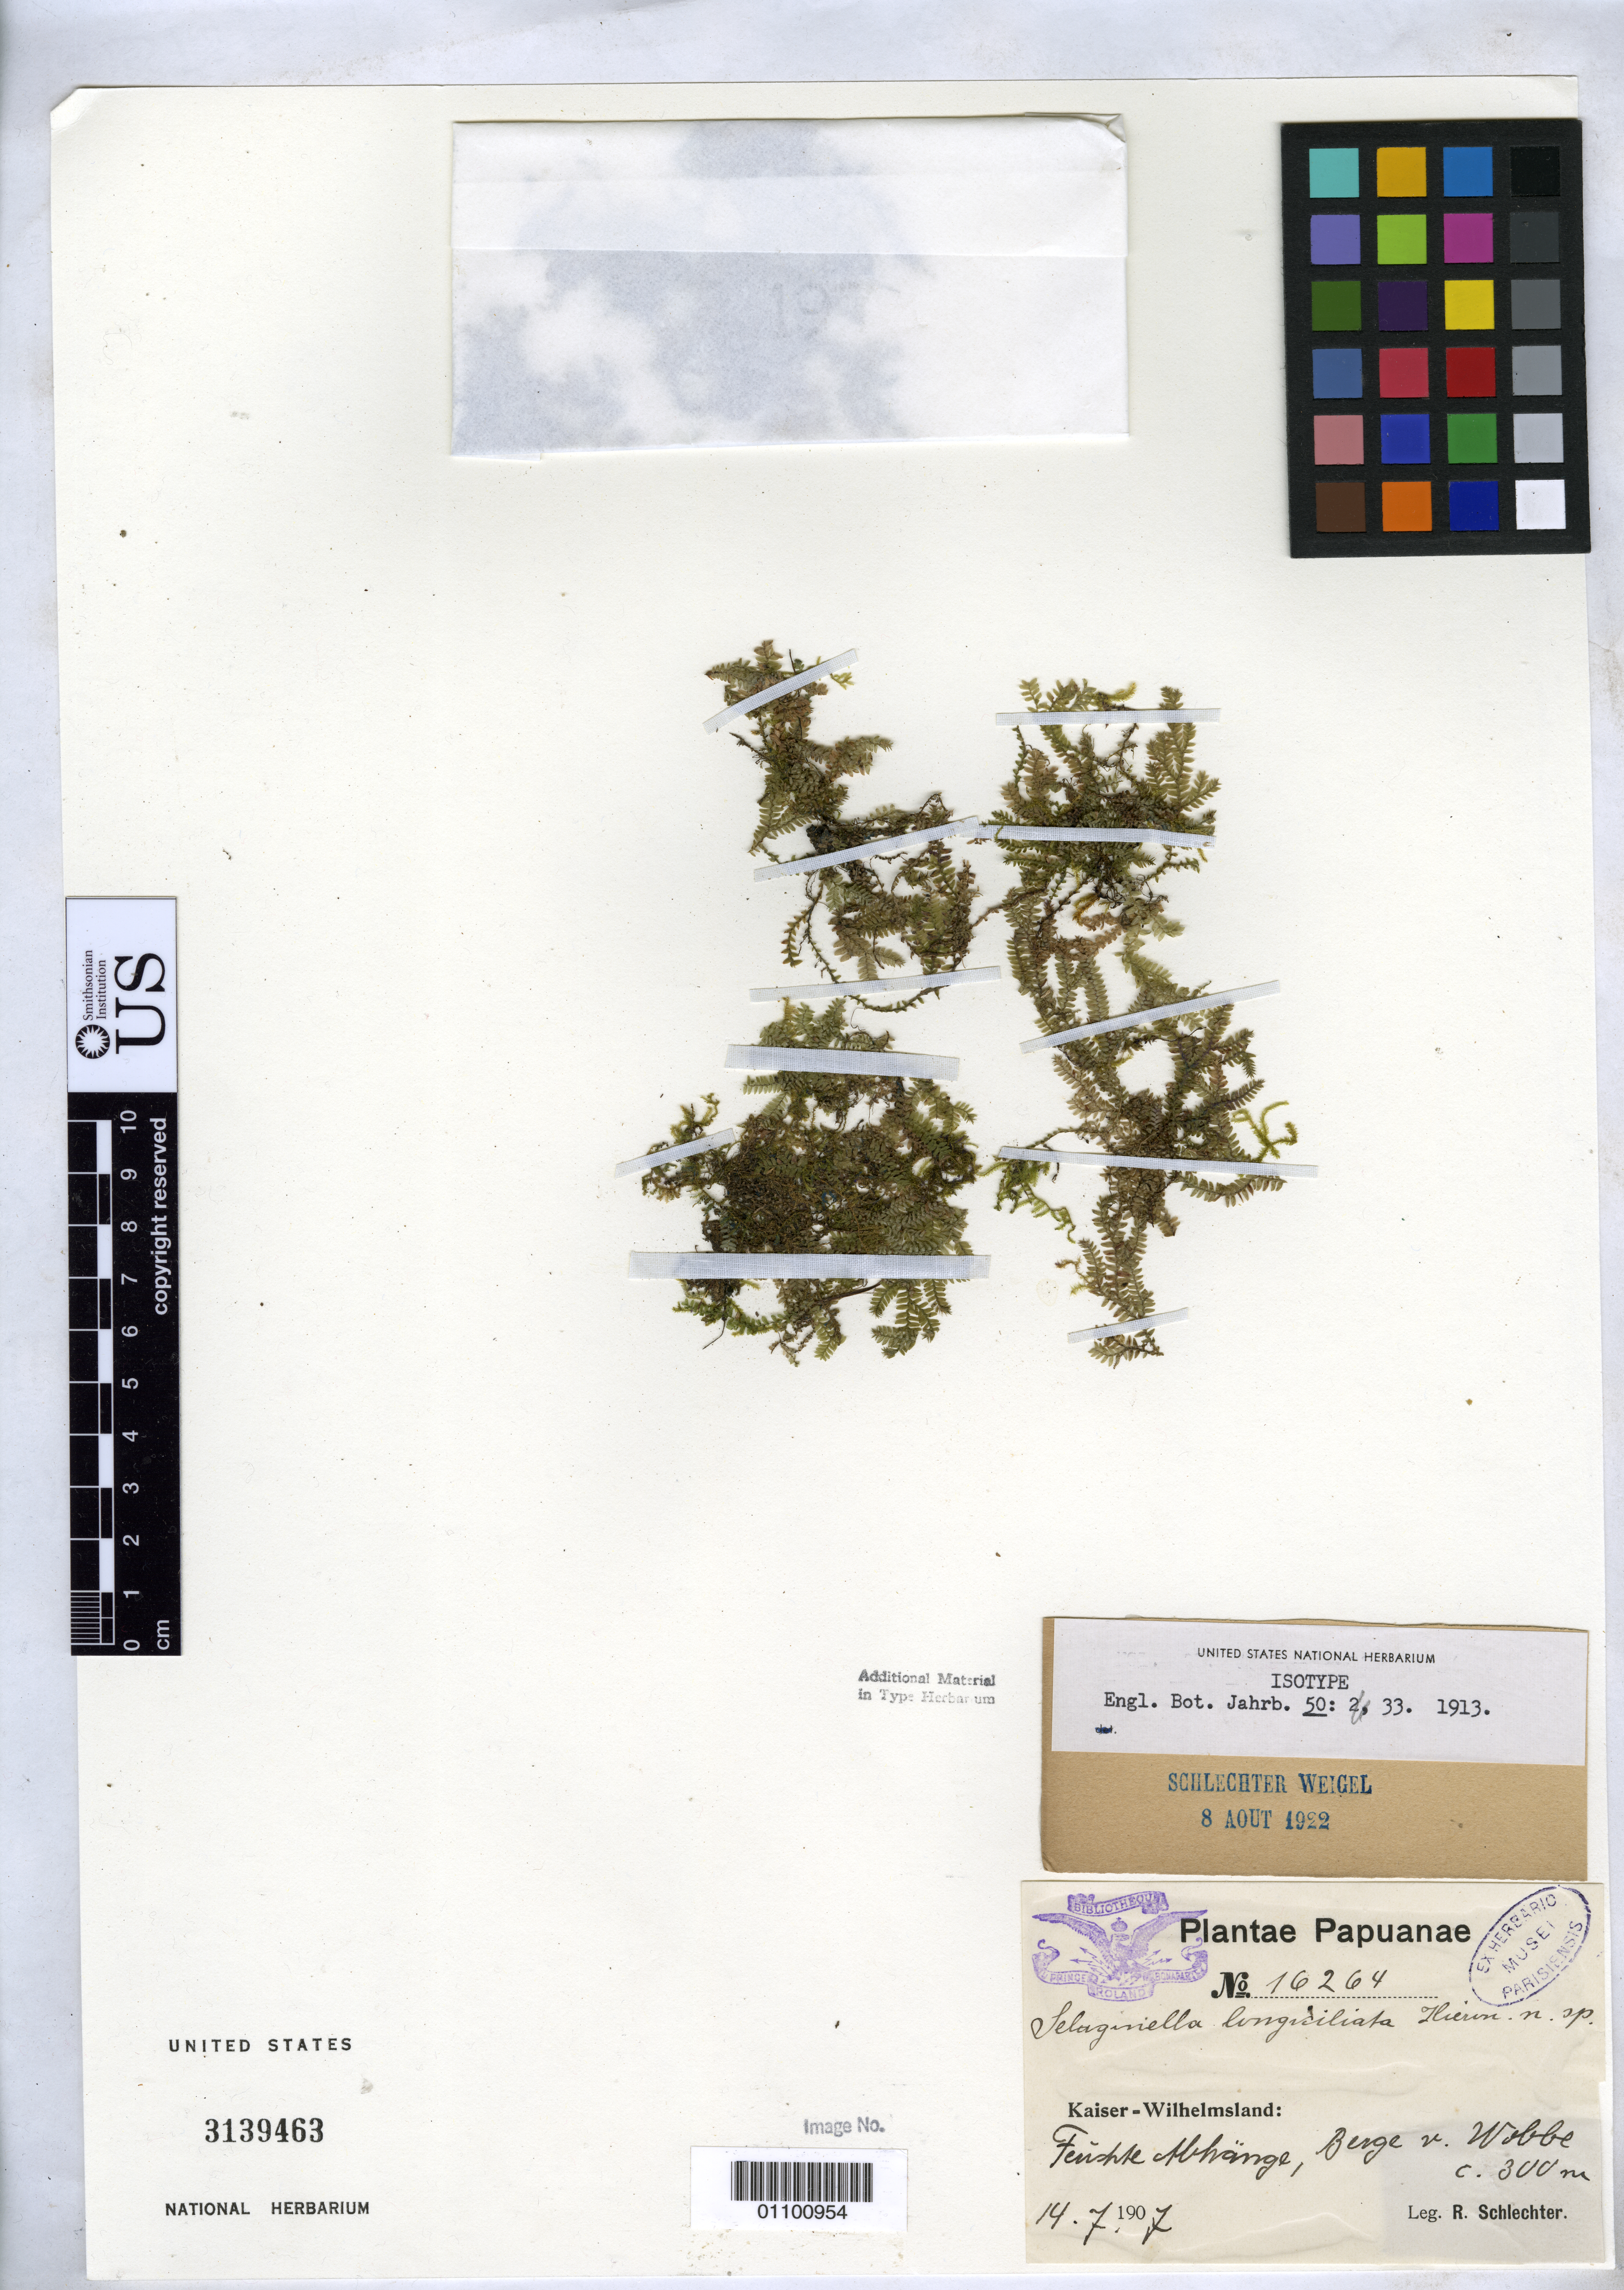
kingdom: Plantae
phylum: Tracheophyta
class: Lycopodiopsida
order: Selaginellales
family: Selaginellaceae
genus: Selaginella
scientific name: Selaginella longiciliata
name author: Hieron. in Lauterb.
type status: Isotype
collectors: F. R. R. Schlechter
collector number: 16264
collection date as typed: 14 Jul 1907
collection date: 1907-07-14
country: Papua New Guinea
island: New Guinea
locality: Kaiser-Wilhelmsland, an Feuchten felsen oder Felsigen abhangen der Berge von Wobbe Herabhangend, Finisterre-gebirge.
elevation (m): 300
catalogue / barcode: US 3139463